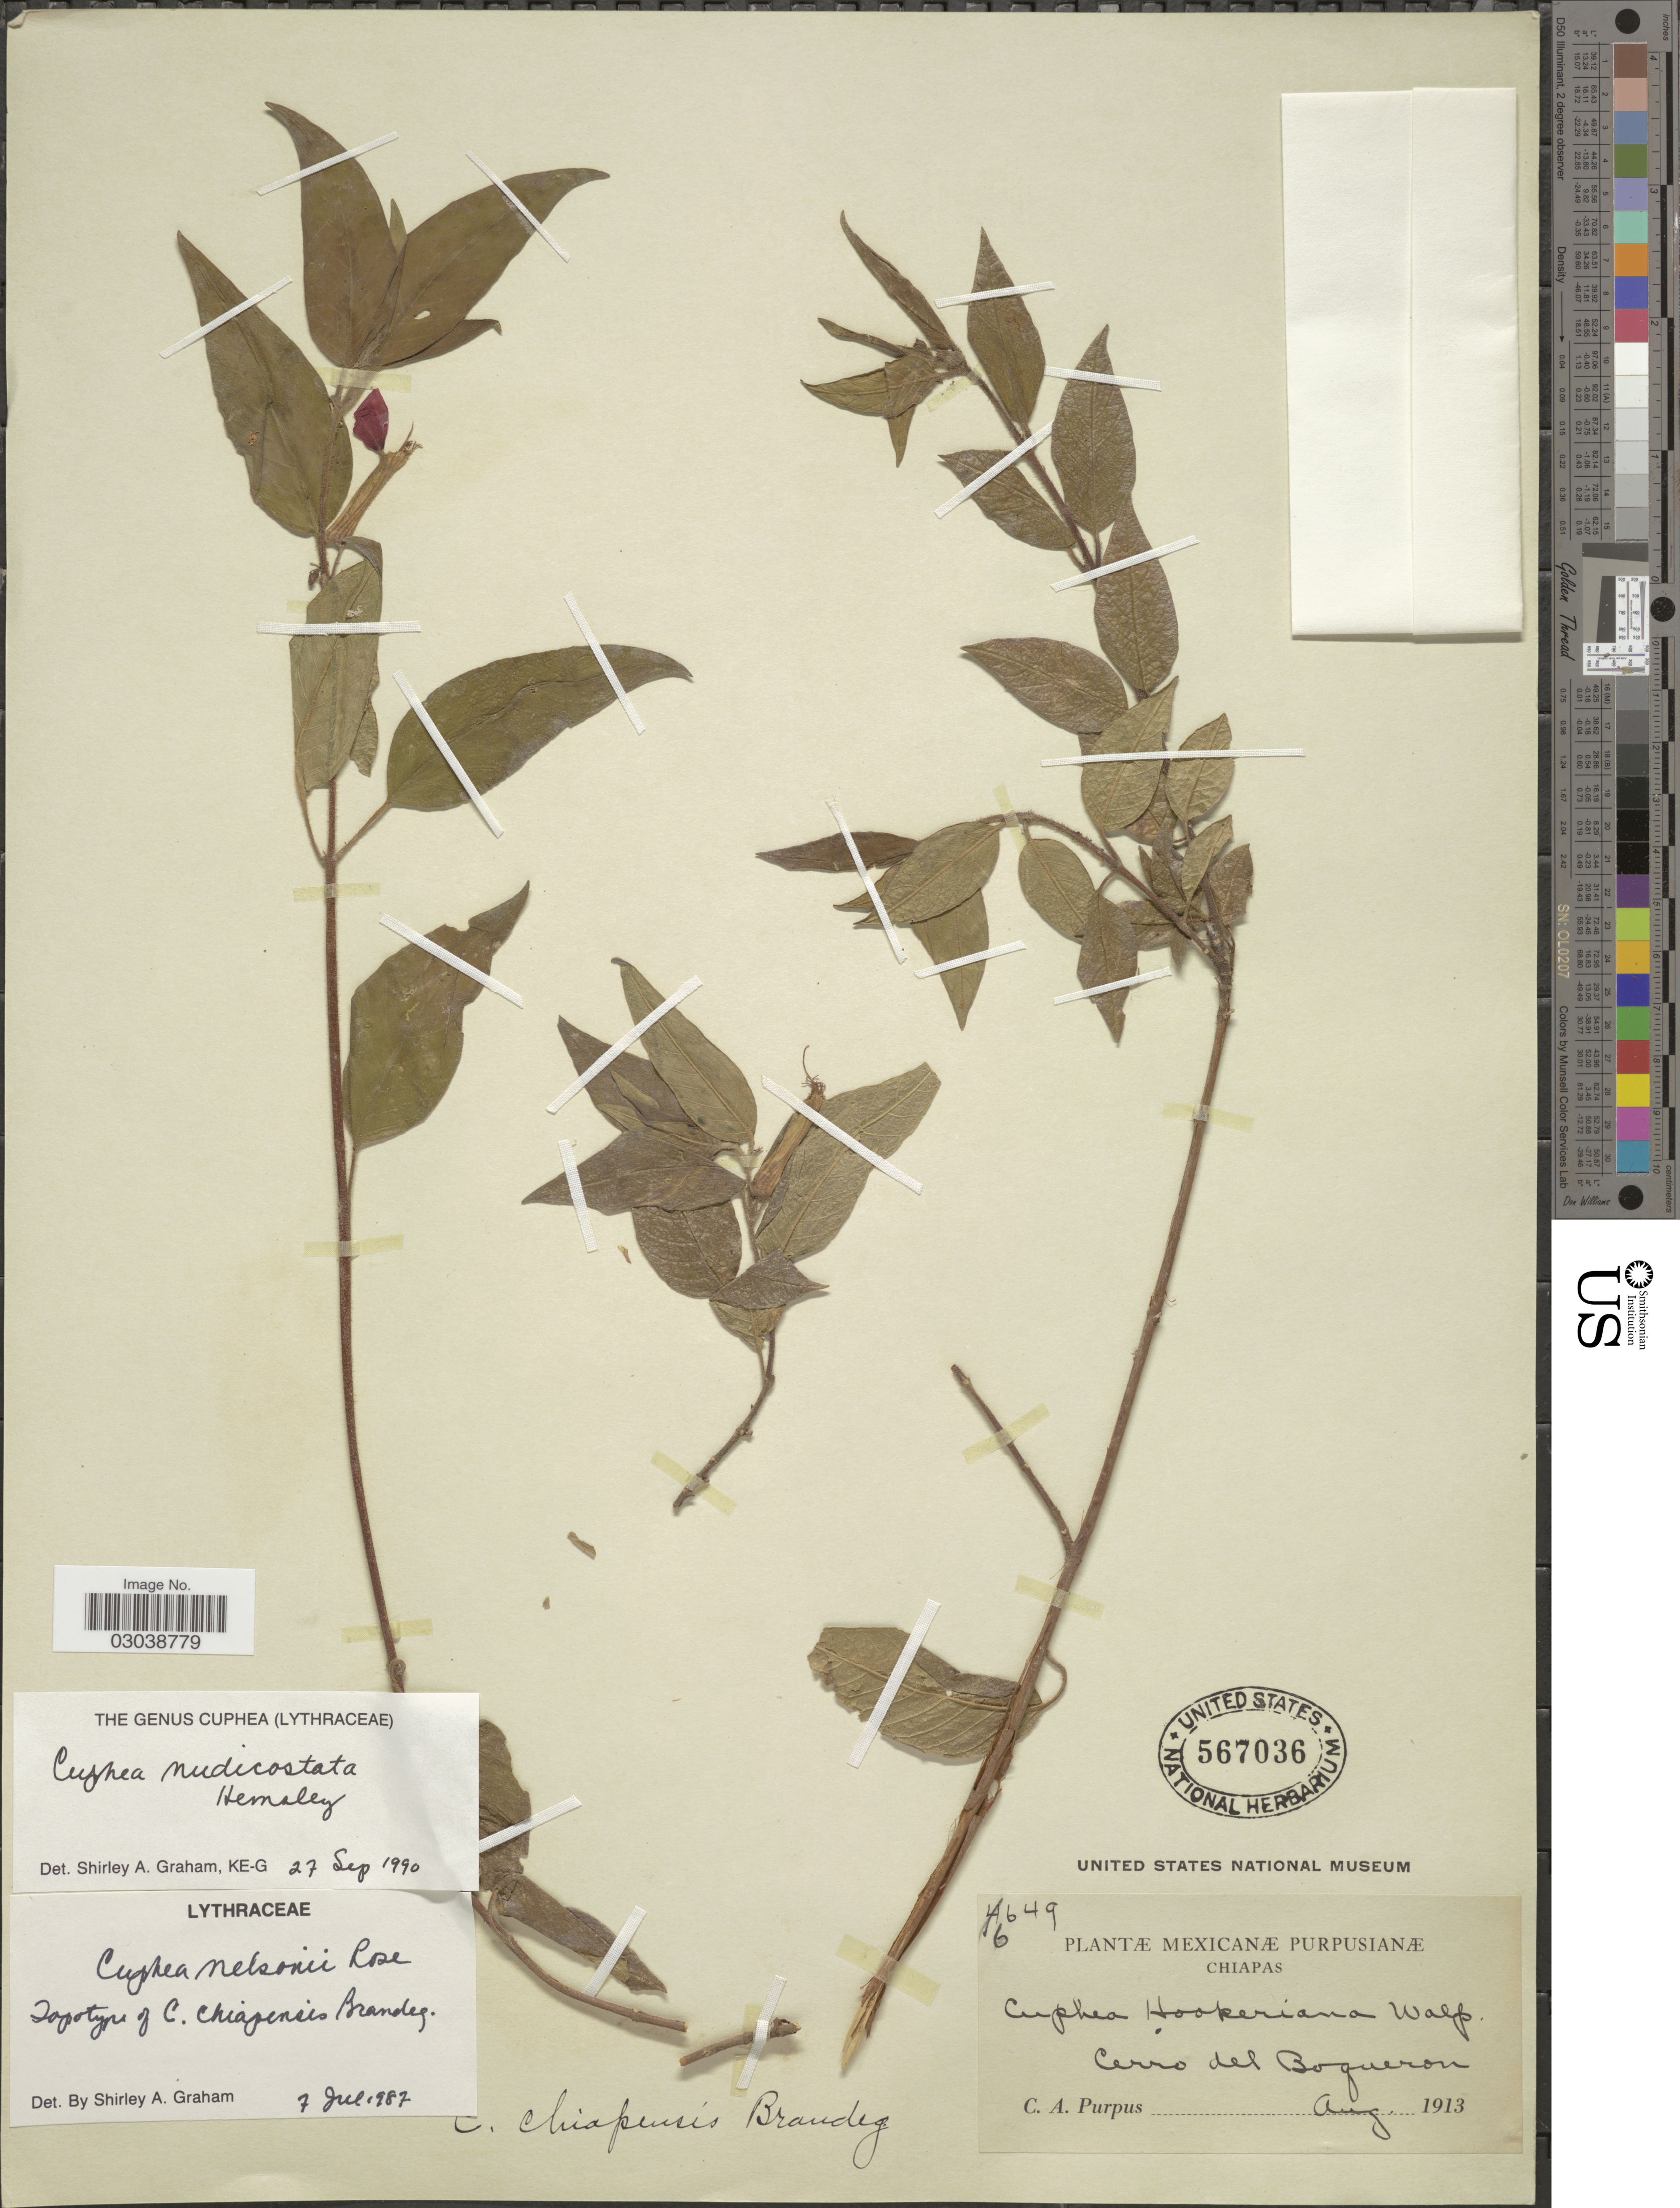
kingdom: Plantae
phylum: Tracheophyta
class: Magnoliopsida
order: Myrtales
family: Lythraceae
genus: Cuphea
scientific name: Cuphea nudicostata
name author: Hemsl.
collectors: C. A. Purpus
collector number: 6649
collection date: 1913-08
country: Mexico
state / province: Chiapas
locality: Cerro del Boqueron.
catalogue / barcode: US 567036